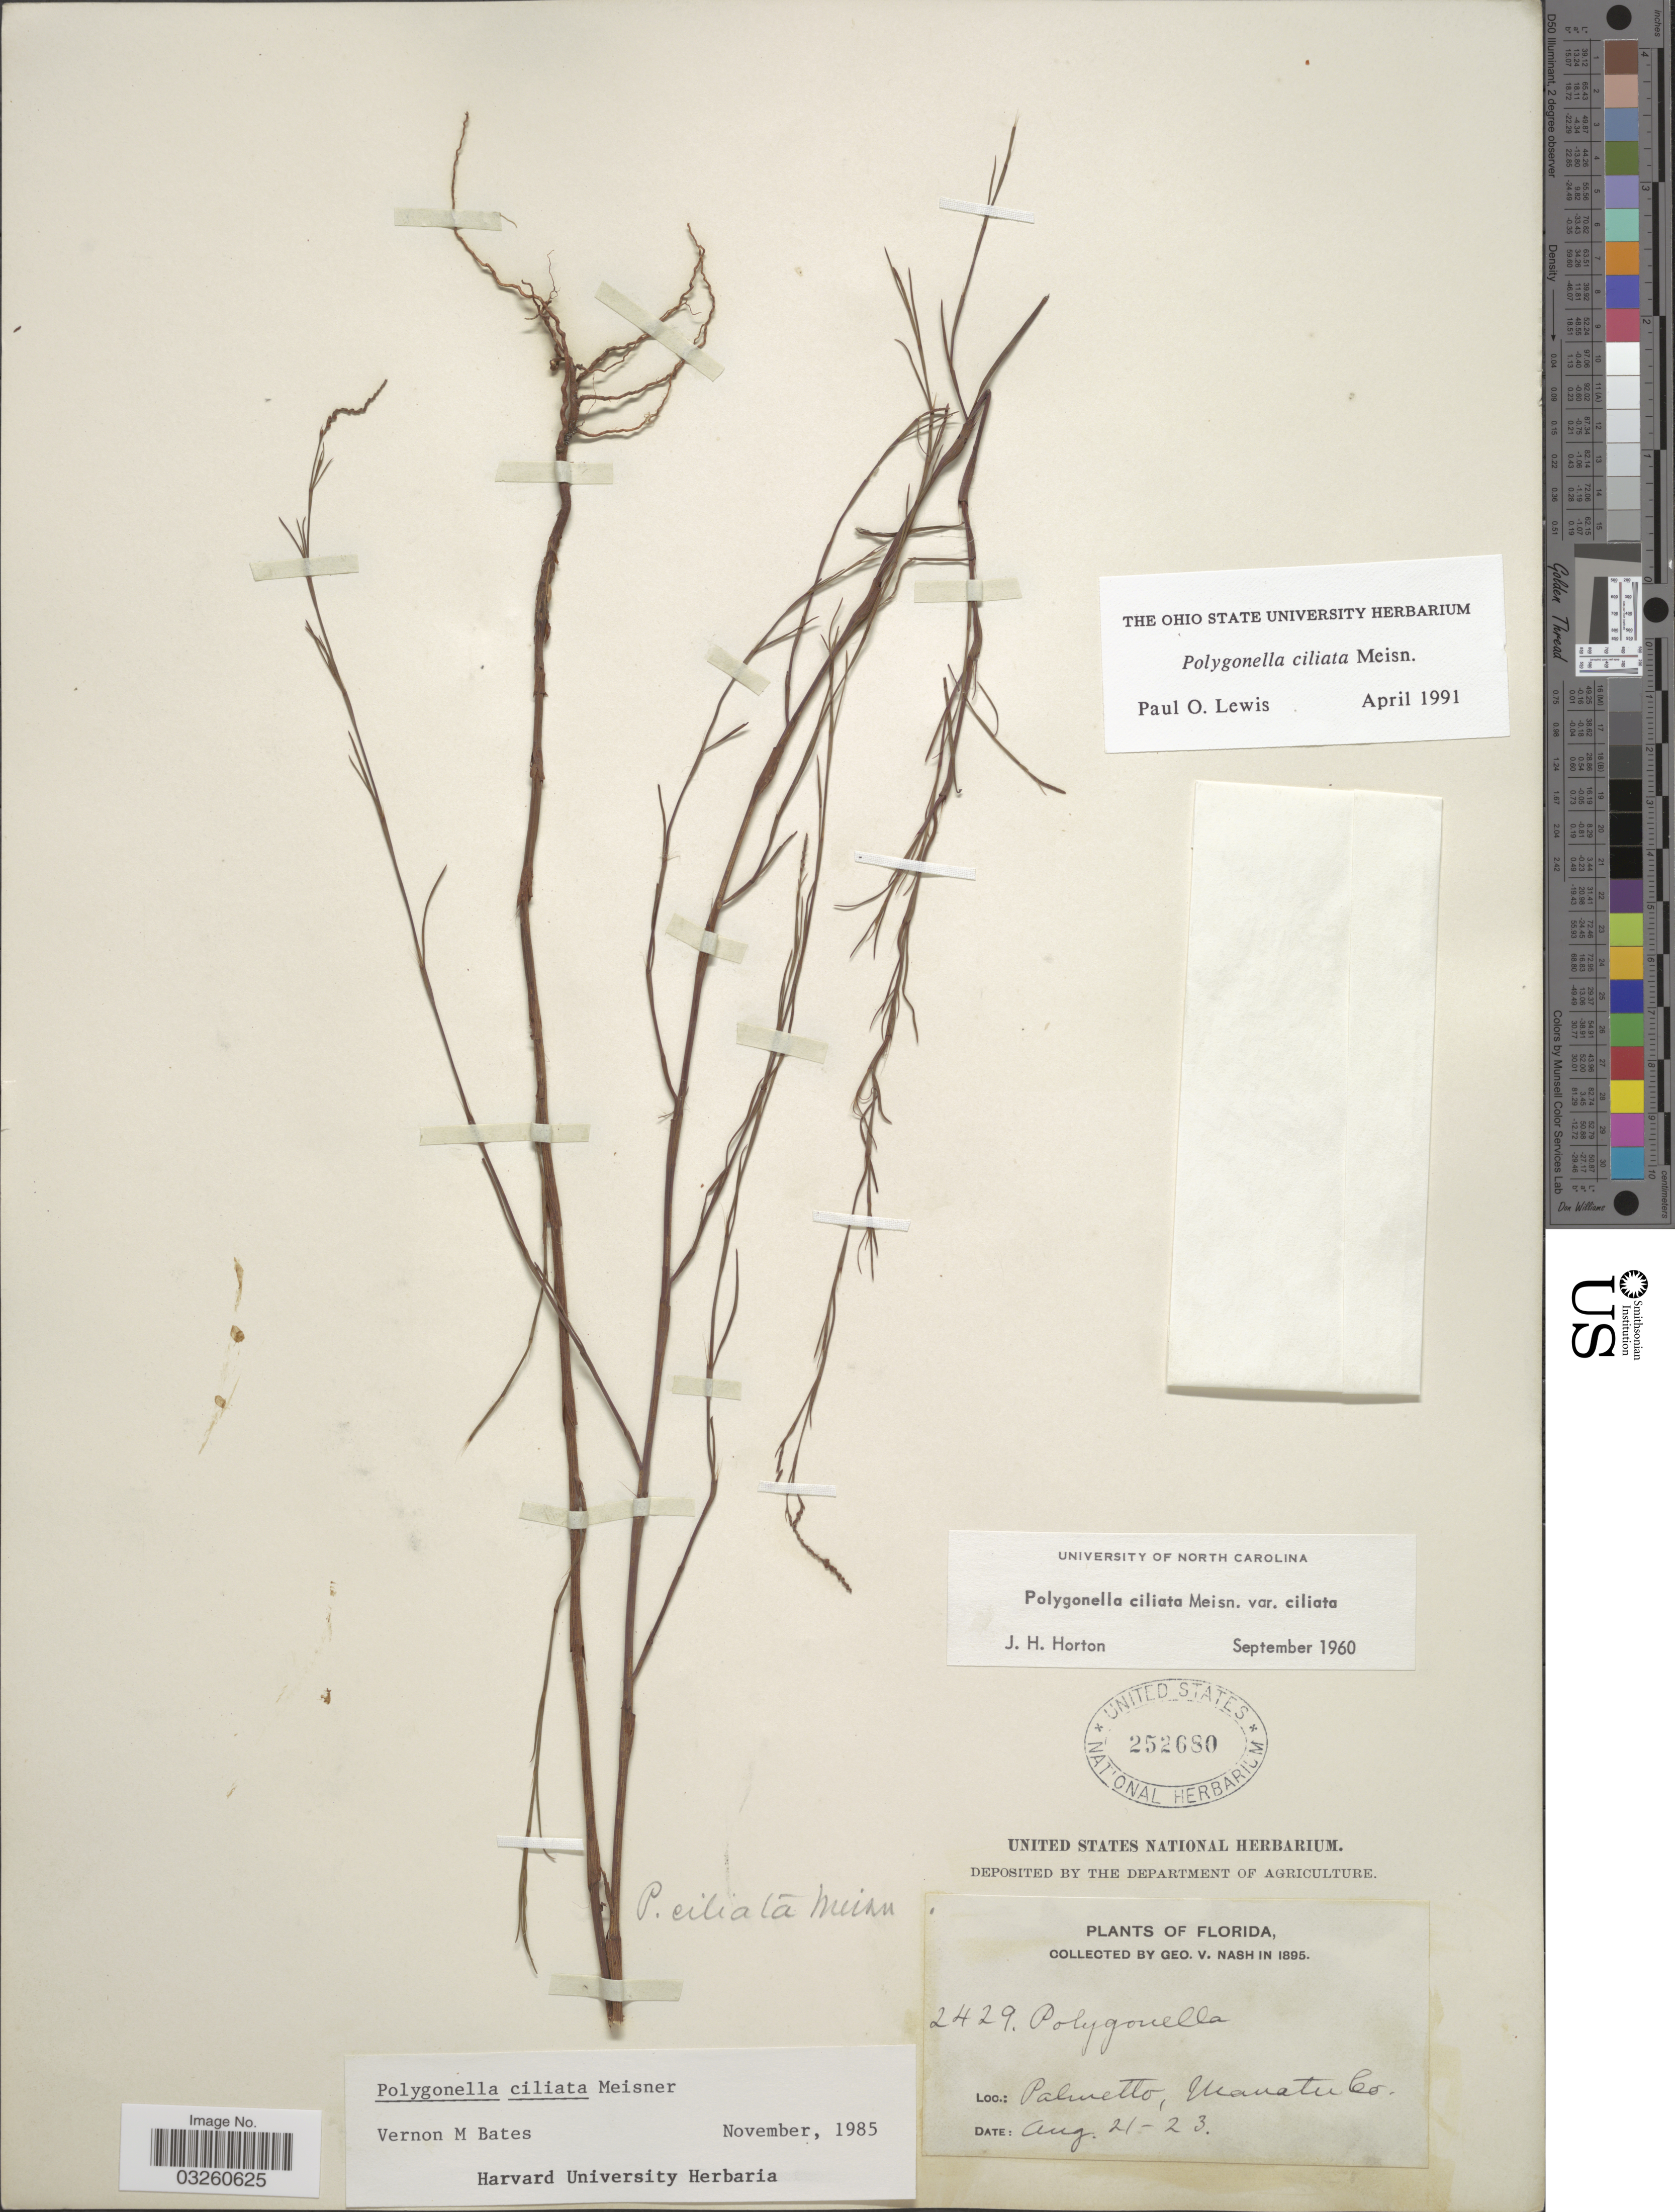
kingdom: Plantae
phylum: Tracheophyta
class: Magnoliopsida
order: Caryophyllales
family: Polygonaceae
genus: Polygonella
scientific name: Polygonella ciliata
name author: Meisn.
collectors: G. V. Nash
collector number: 2429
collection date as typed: Transcribed d/m/y: 21/8/23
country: United States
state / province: Florida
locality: Palmetto, Manatee Co.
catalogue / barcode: US 252680